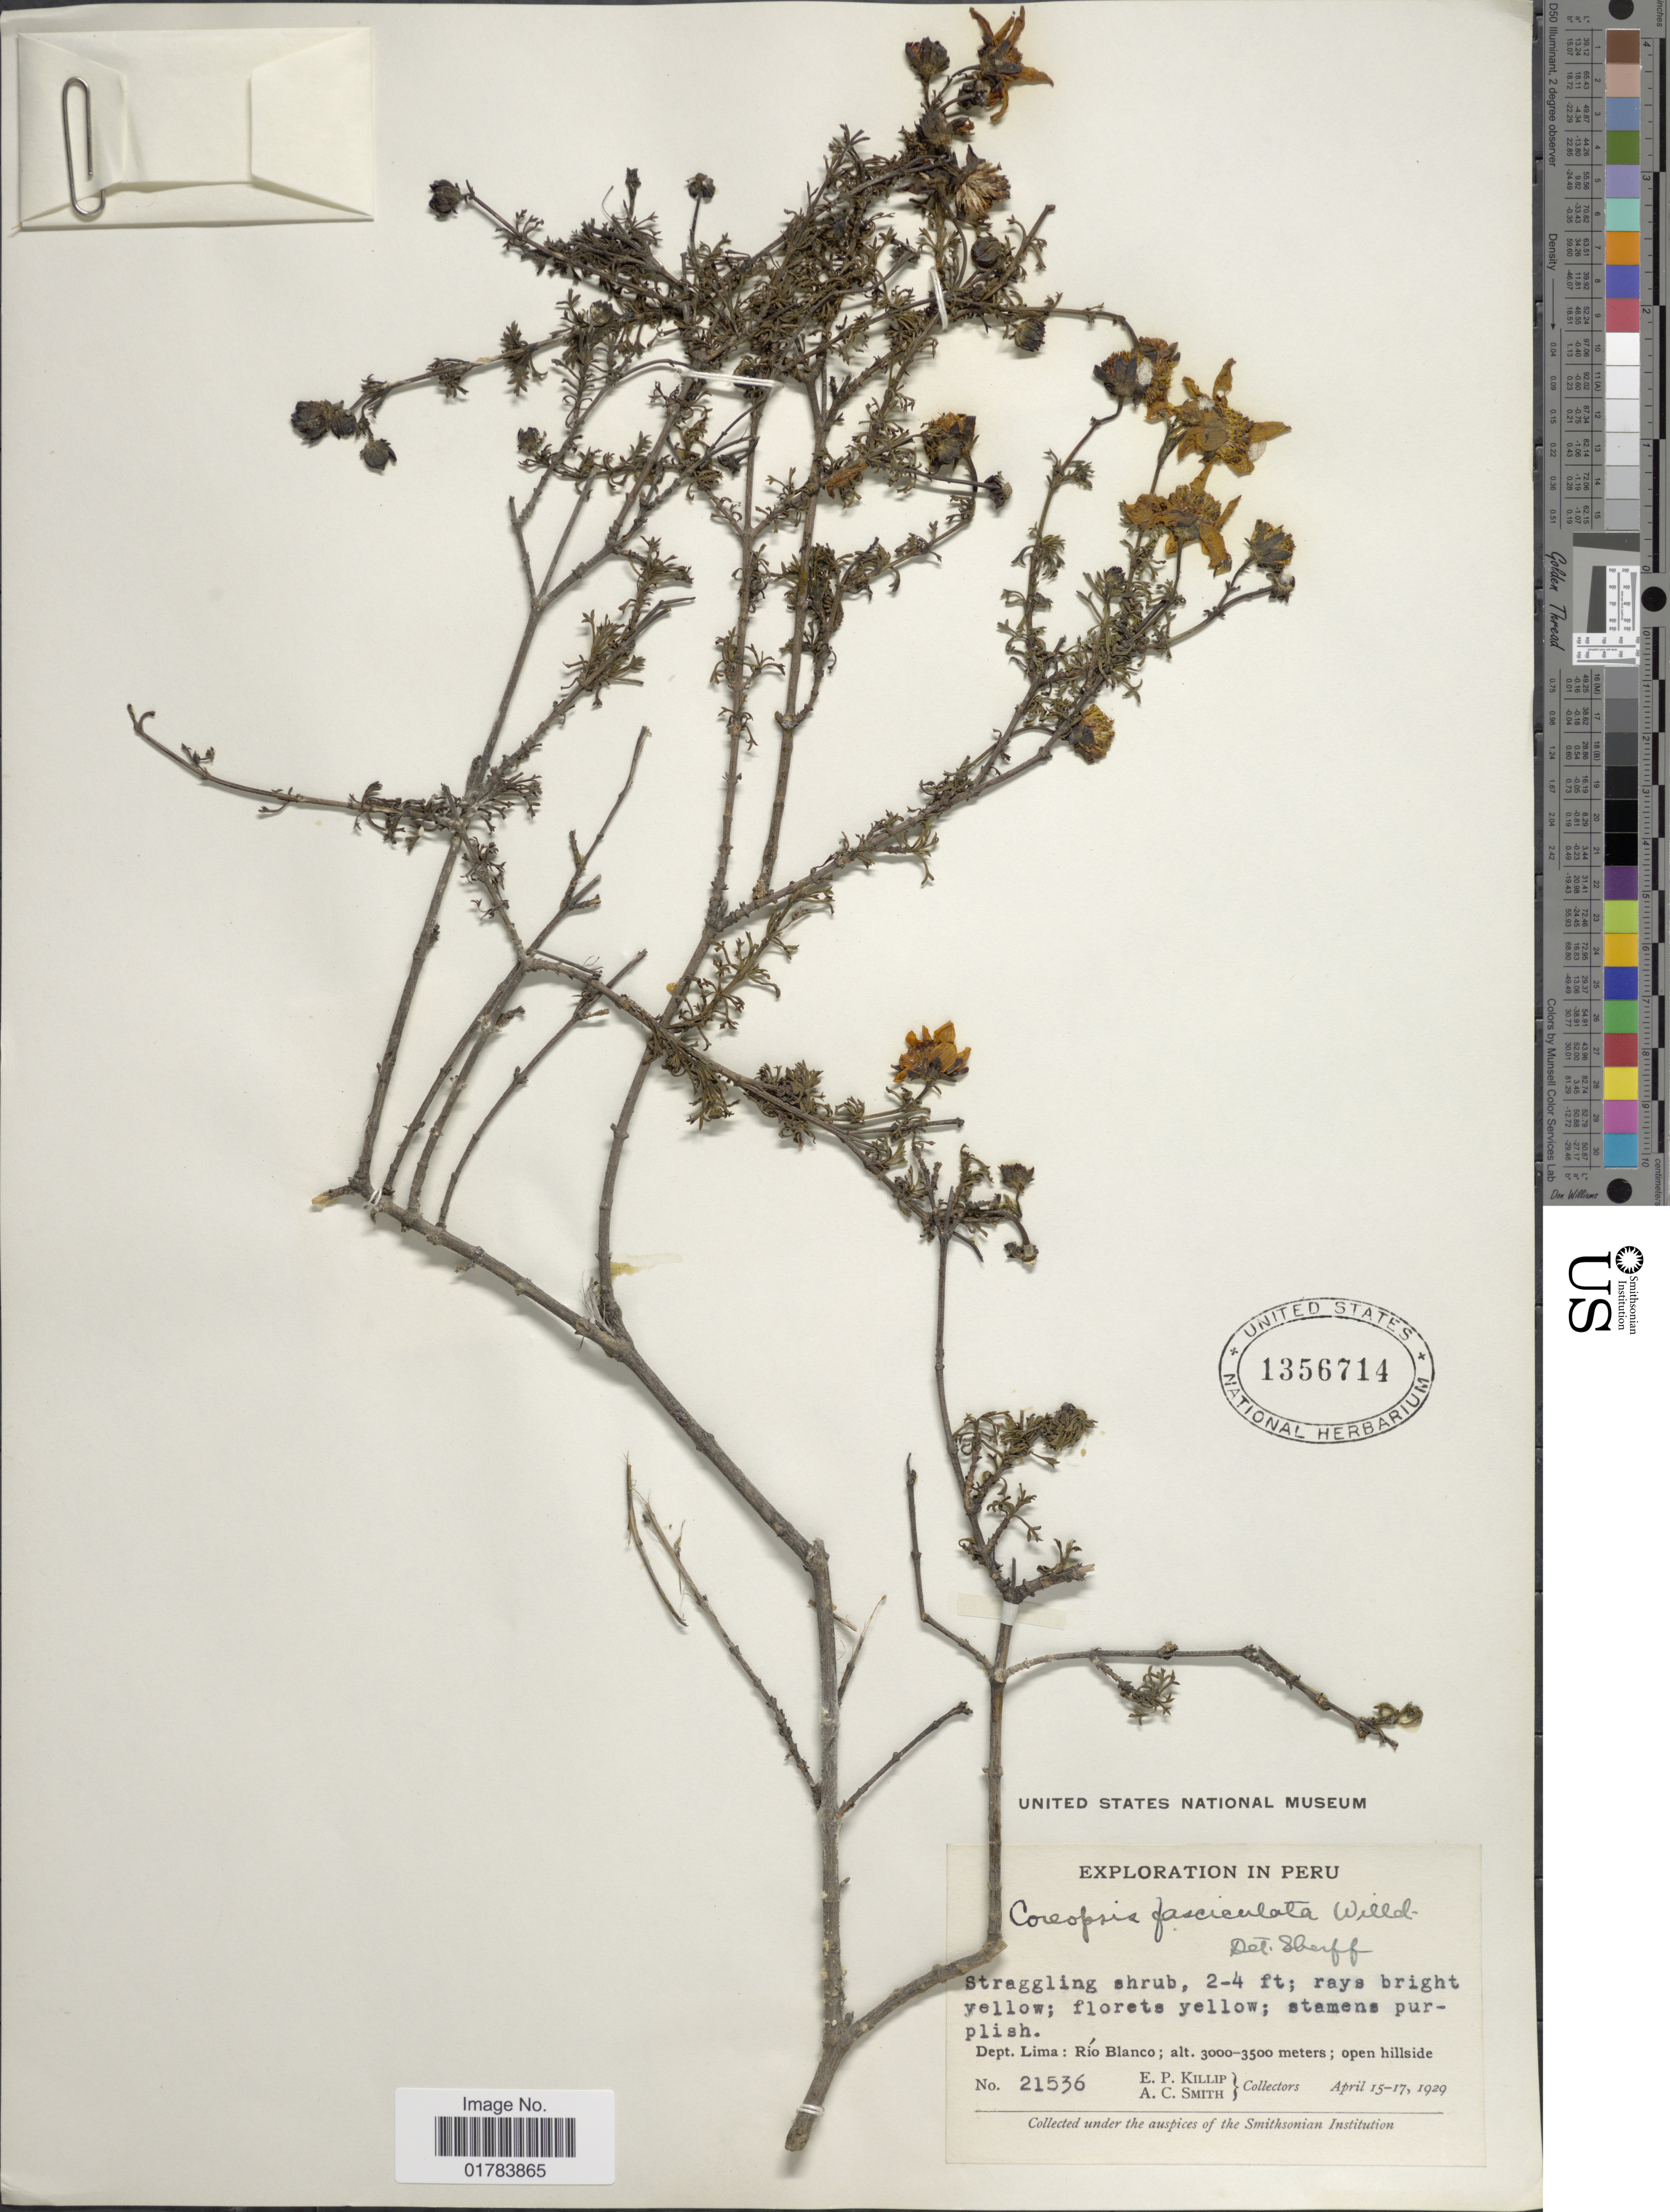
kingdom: Plantae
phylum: Tracheophyta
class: Magnoliopsida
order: Asterales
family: Asteraceae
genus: Coreopsis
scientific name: Coreopsis fasciculata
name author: Wedd.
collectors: E. P. Killip & A. C. Smith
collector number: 21536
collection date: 1929-04-15/1929-04-17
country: Peru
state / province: Lima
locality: Rio Blanco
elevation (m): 3000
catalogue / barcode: US 1356714